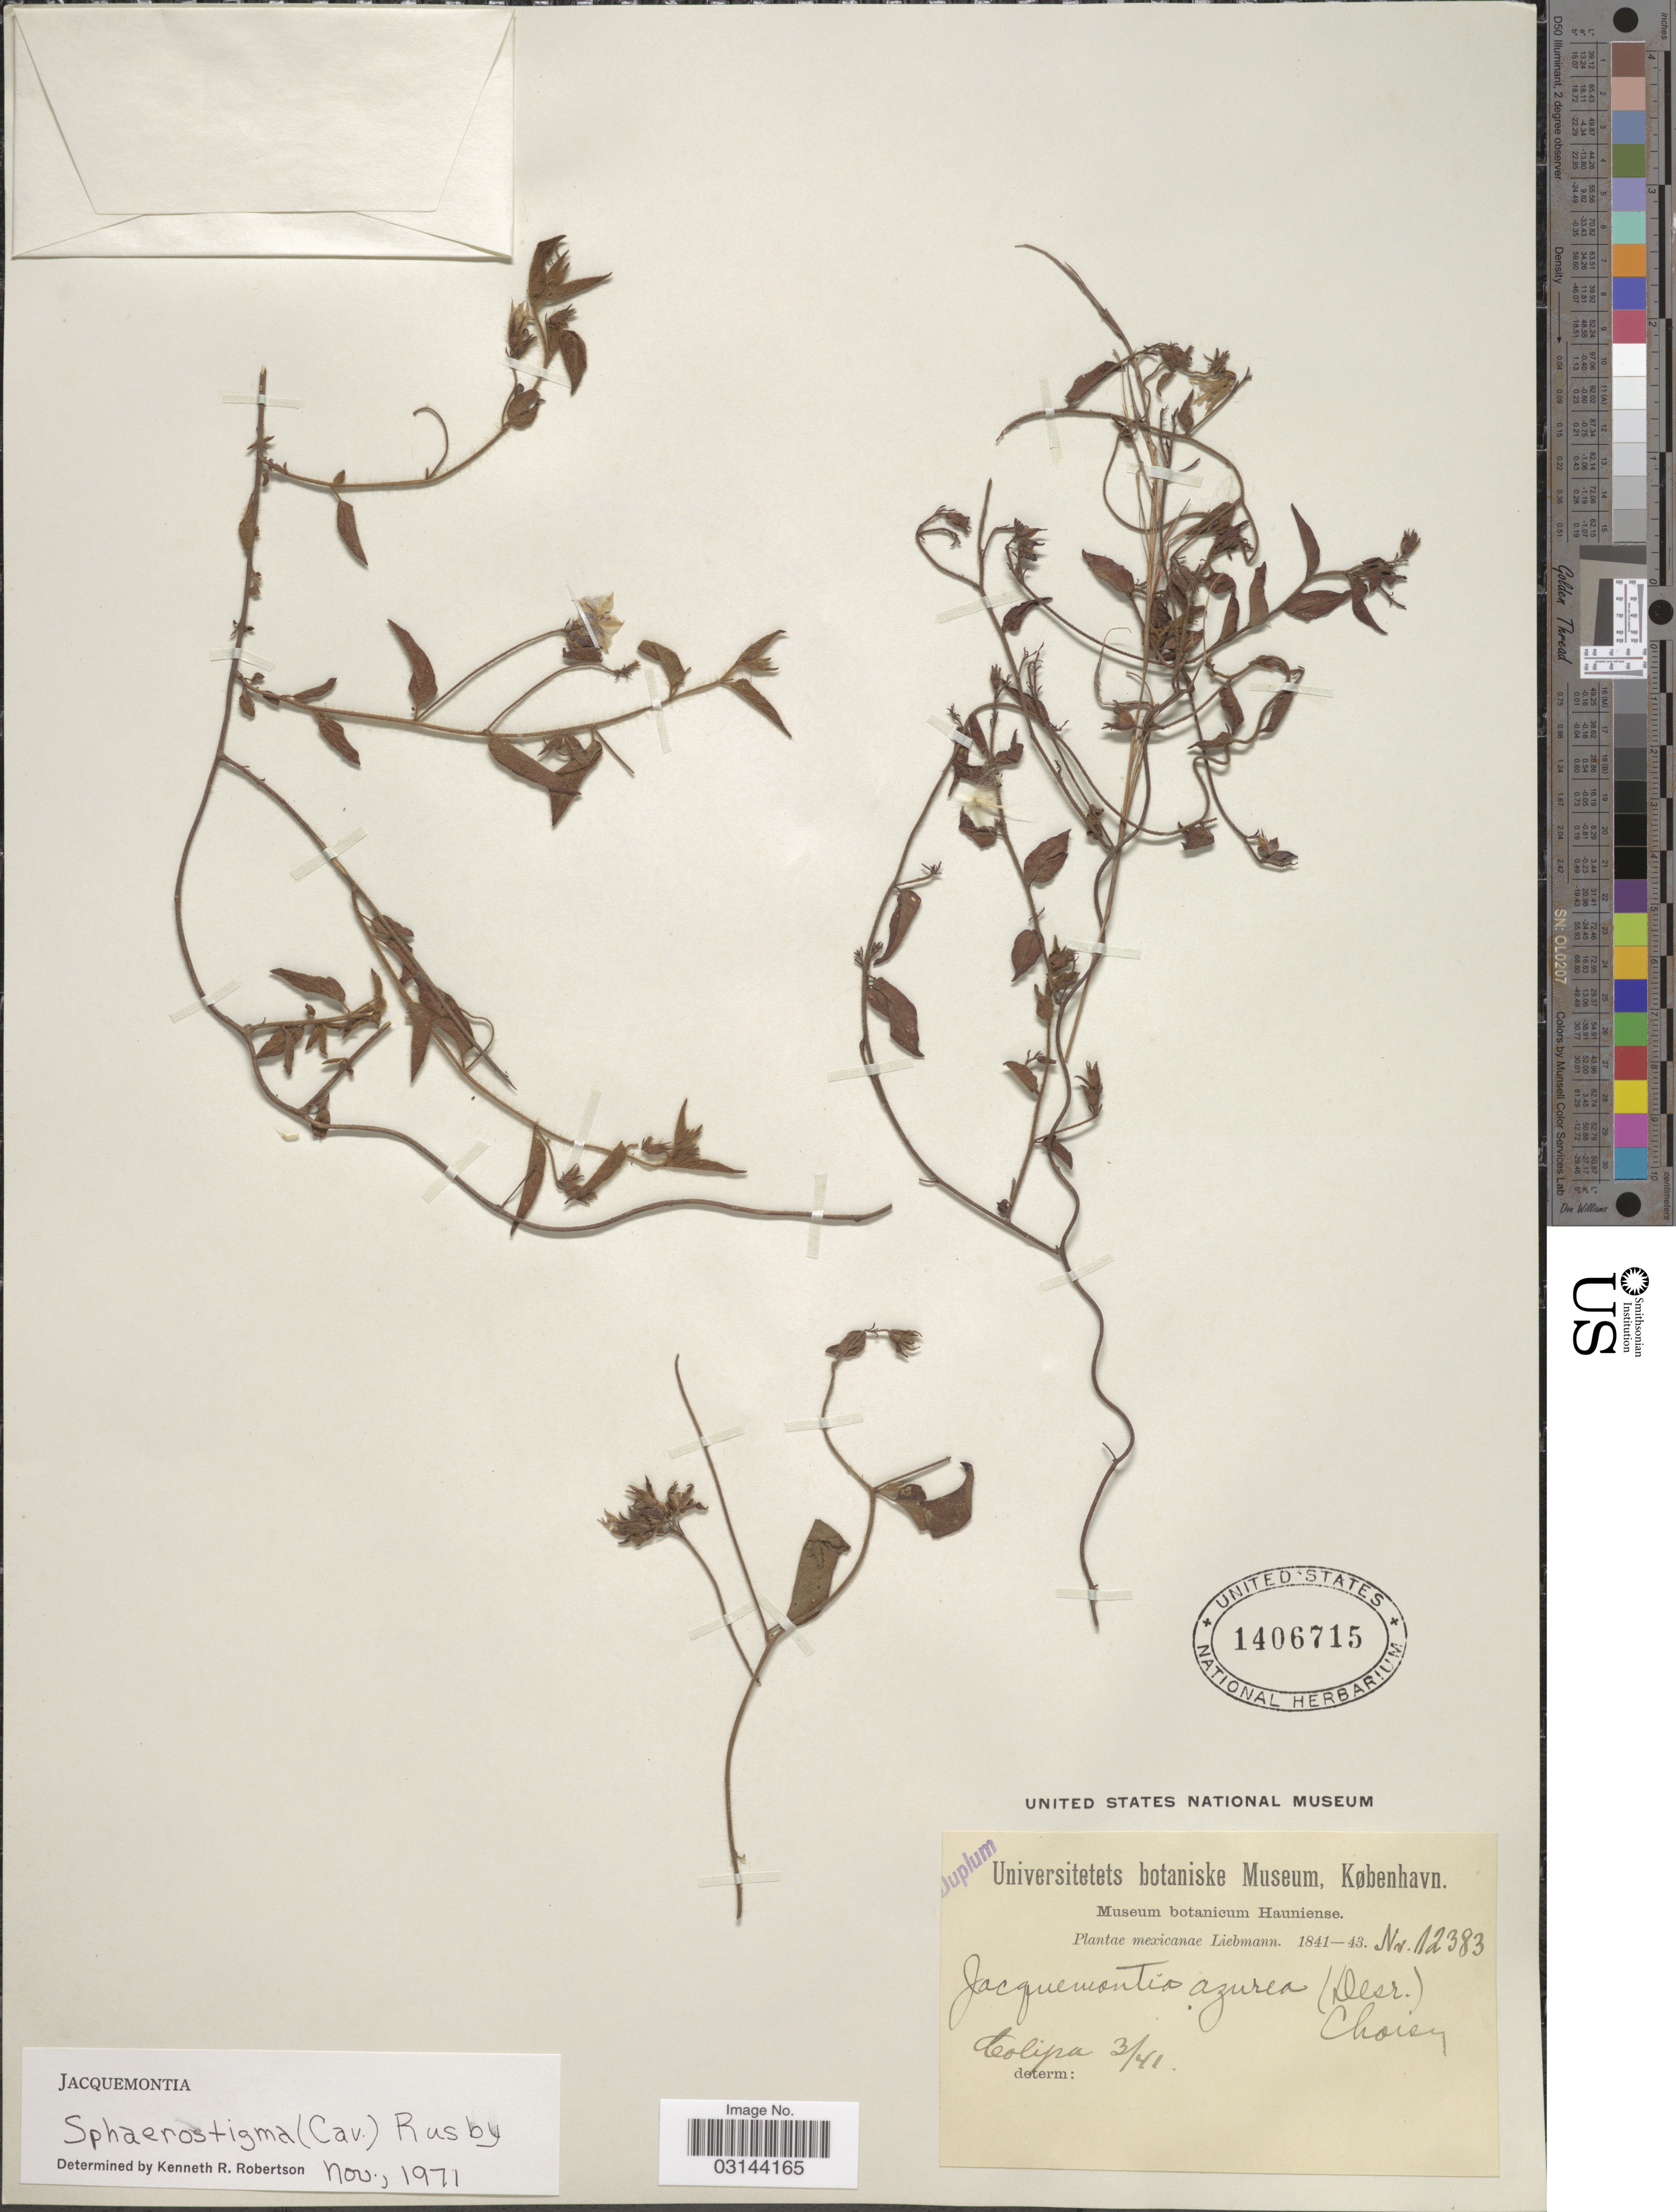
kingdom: Plantae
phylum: Tracheophyta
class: Magnoliopsida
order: Solanales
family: Convolvulaceae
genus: Jacquemontia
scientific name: Jacquemontia sphaerostigma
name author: (Cav.) Rusby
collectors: Liebmann, --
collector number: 12383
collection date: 1841-03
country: Mexico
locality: Colipa.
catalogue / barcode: US 1406715